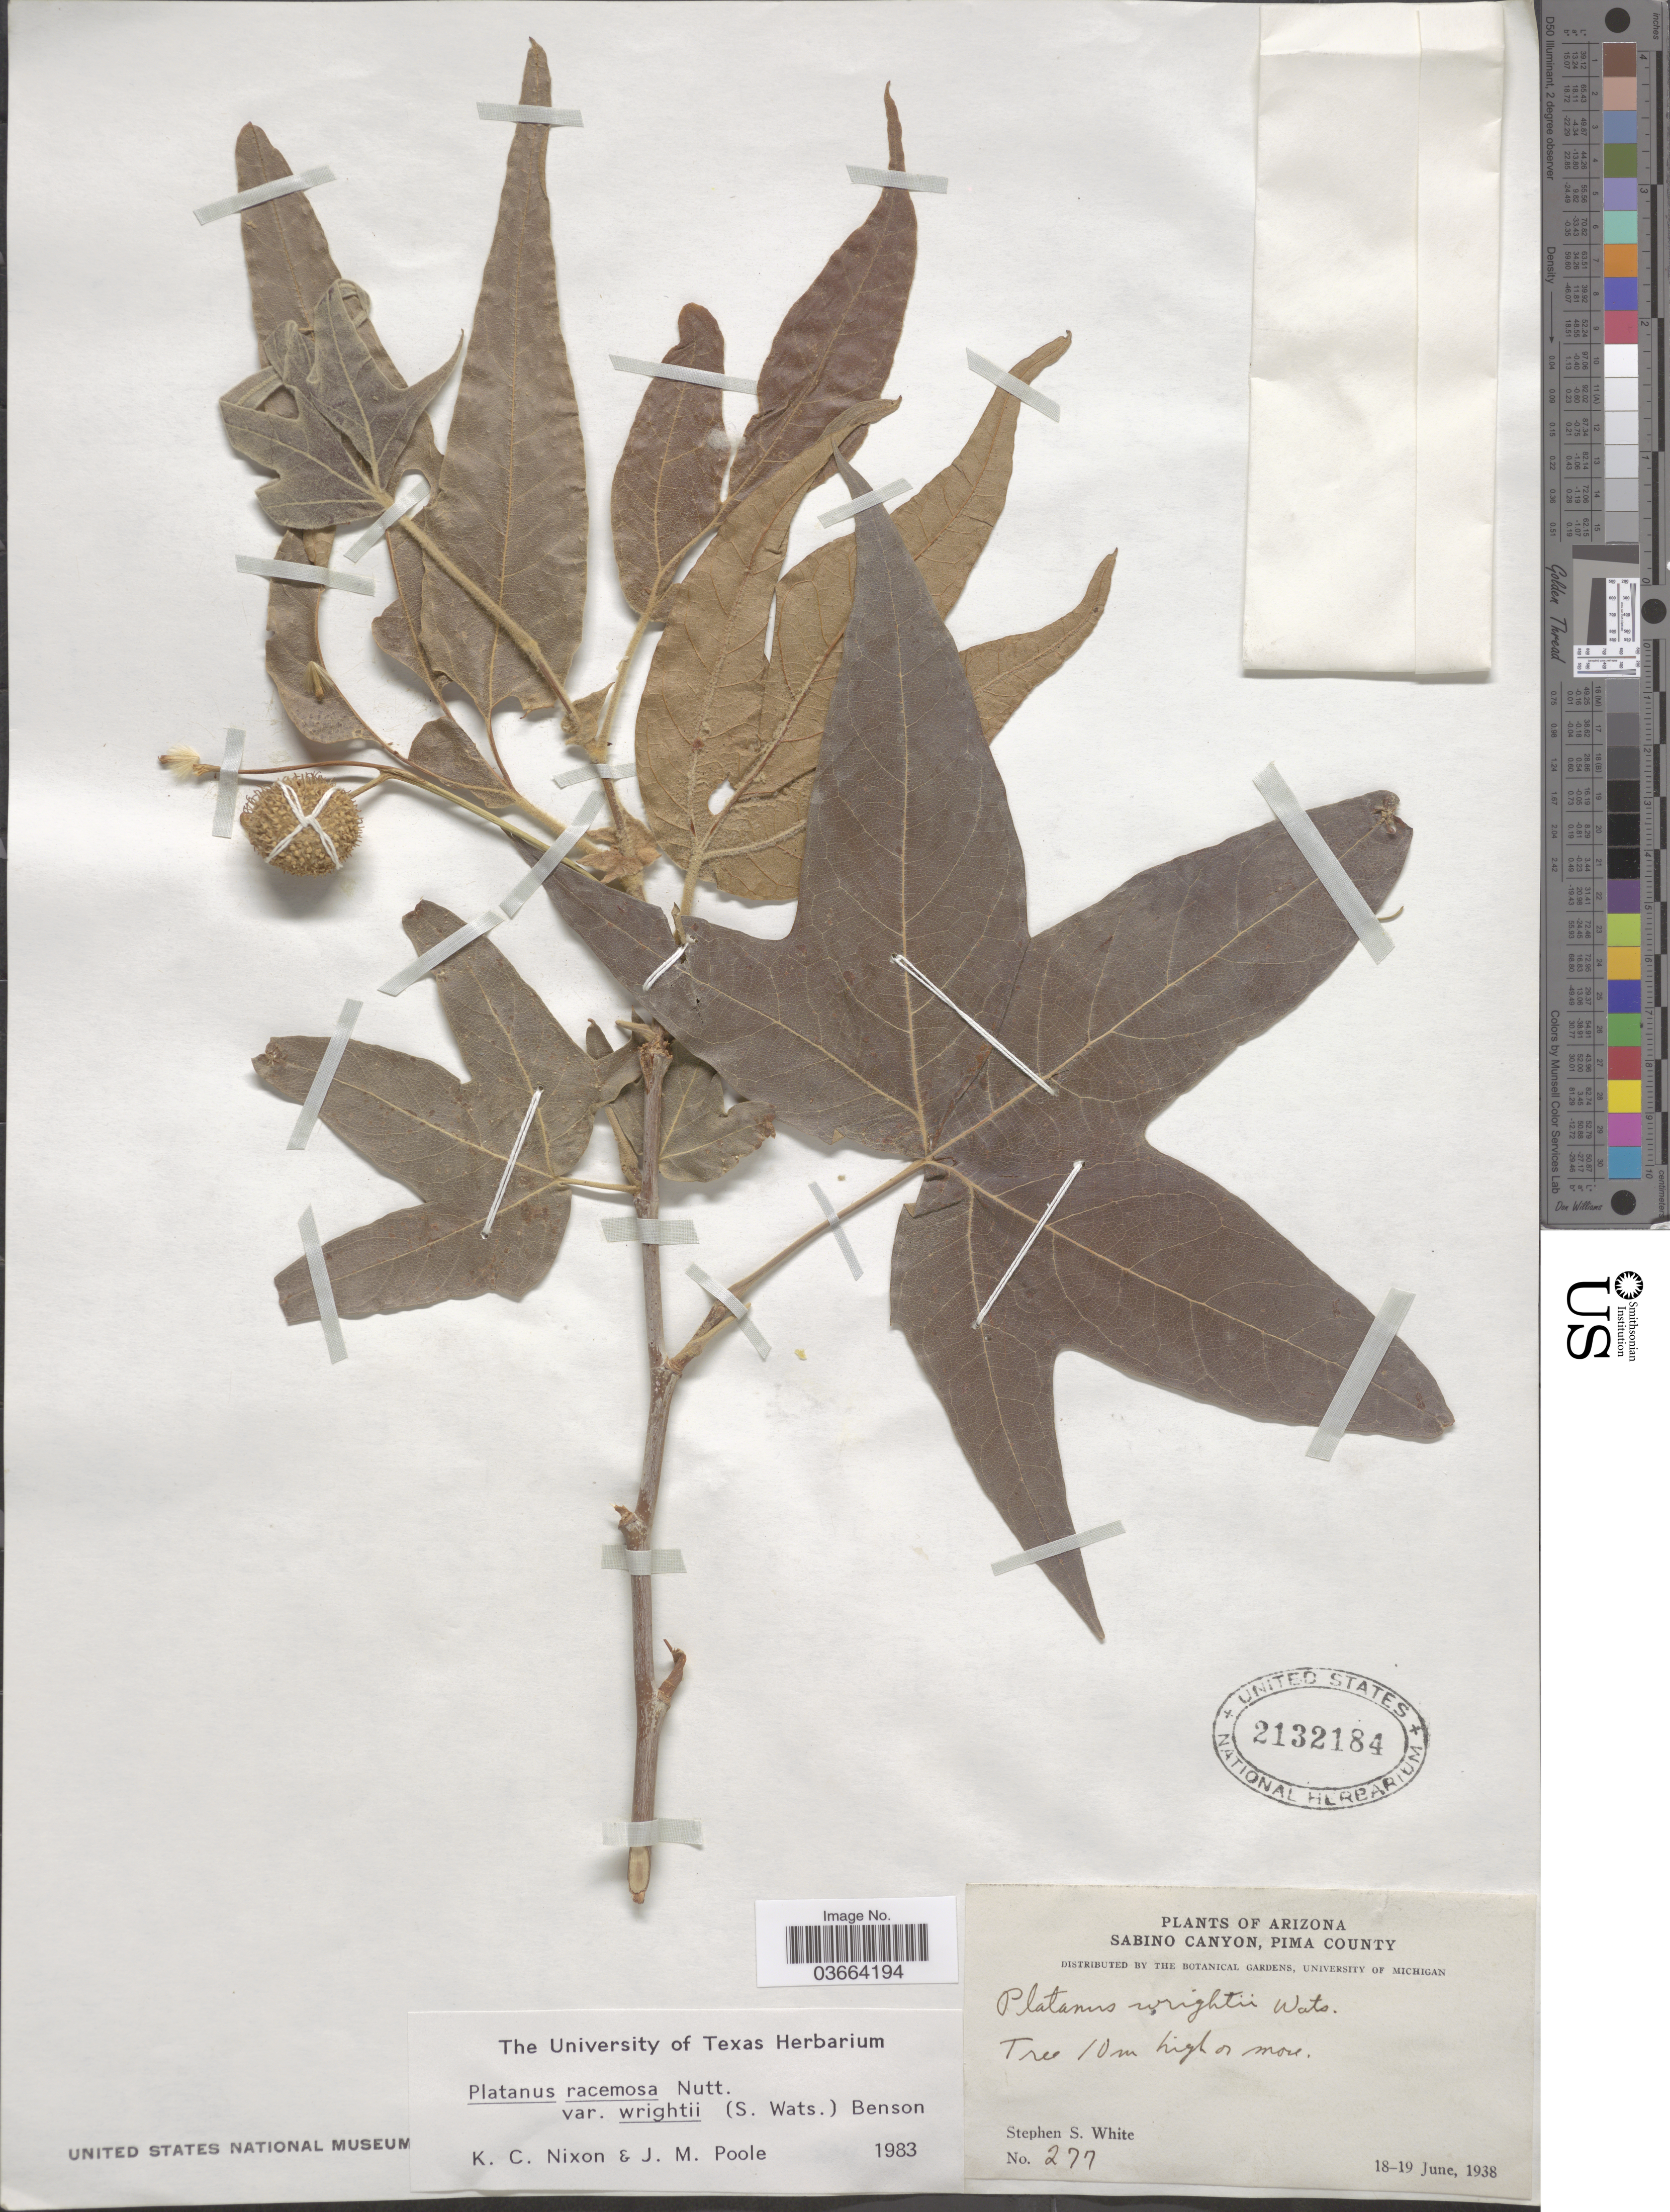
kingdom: Plantae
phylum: Tracheophyta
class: Magnoliopsida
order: Proteales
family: Platanaceae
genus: Platanus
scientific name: Platanus racemosa var. wrightii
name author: (S. Watson) L.D. Benson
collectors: S. S. White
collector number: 277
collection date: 1938-06-18/1938-06-19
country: United States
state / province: Arizona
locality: Sabino Canyon, Pima County.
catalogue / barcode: US 2132184